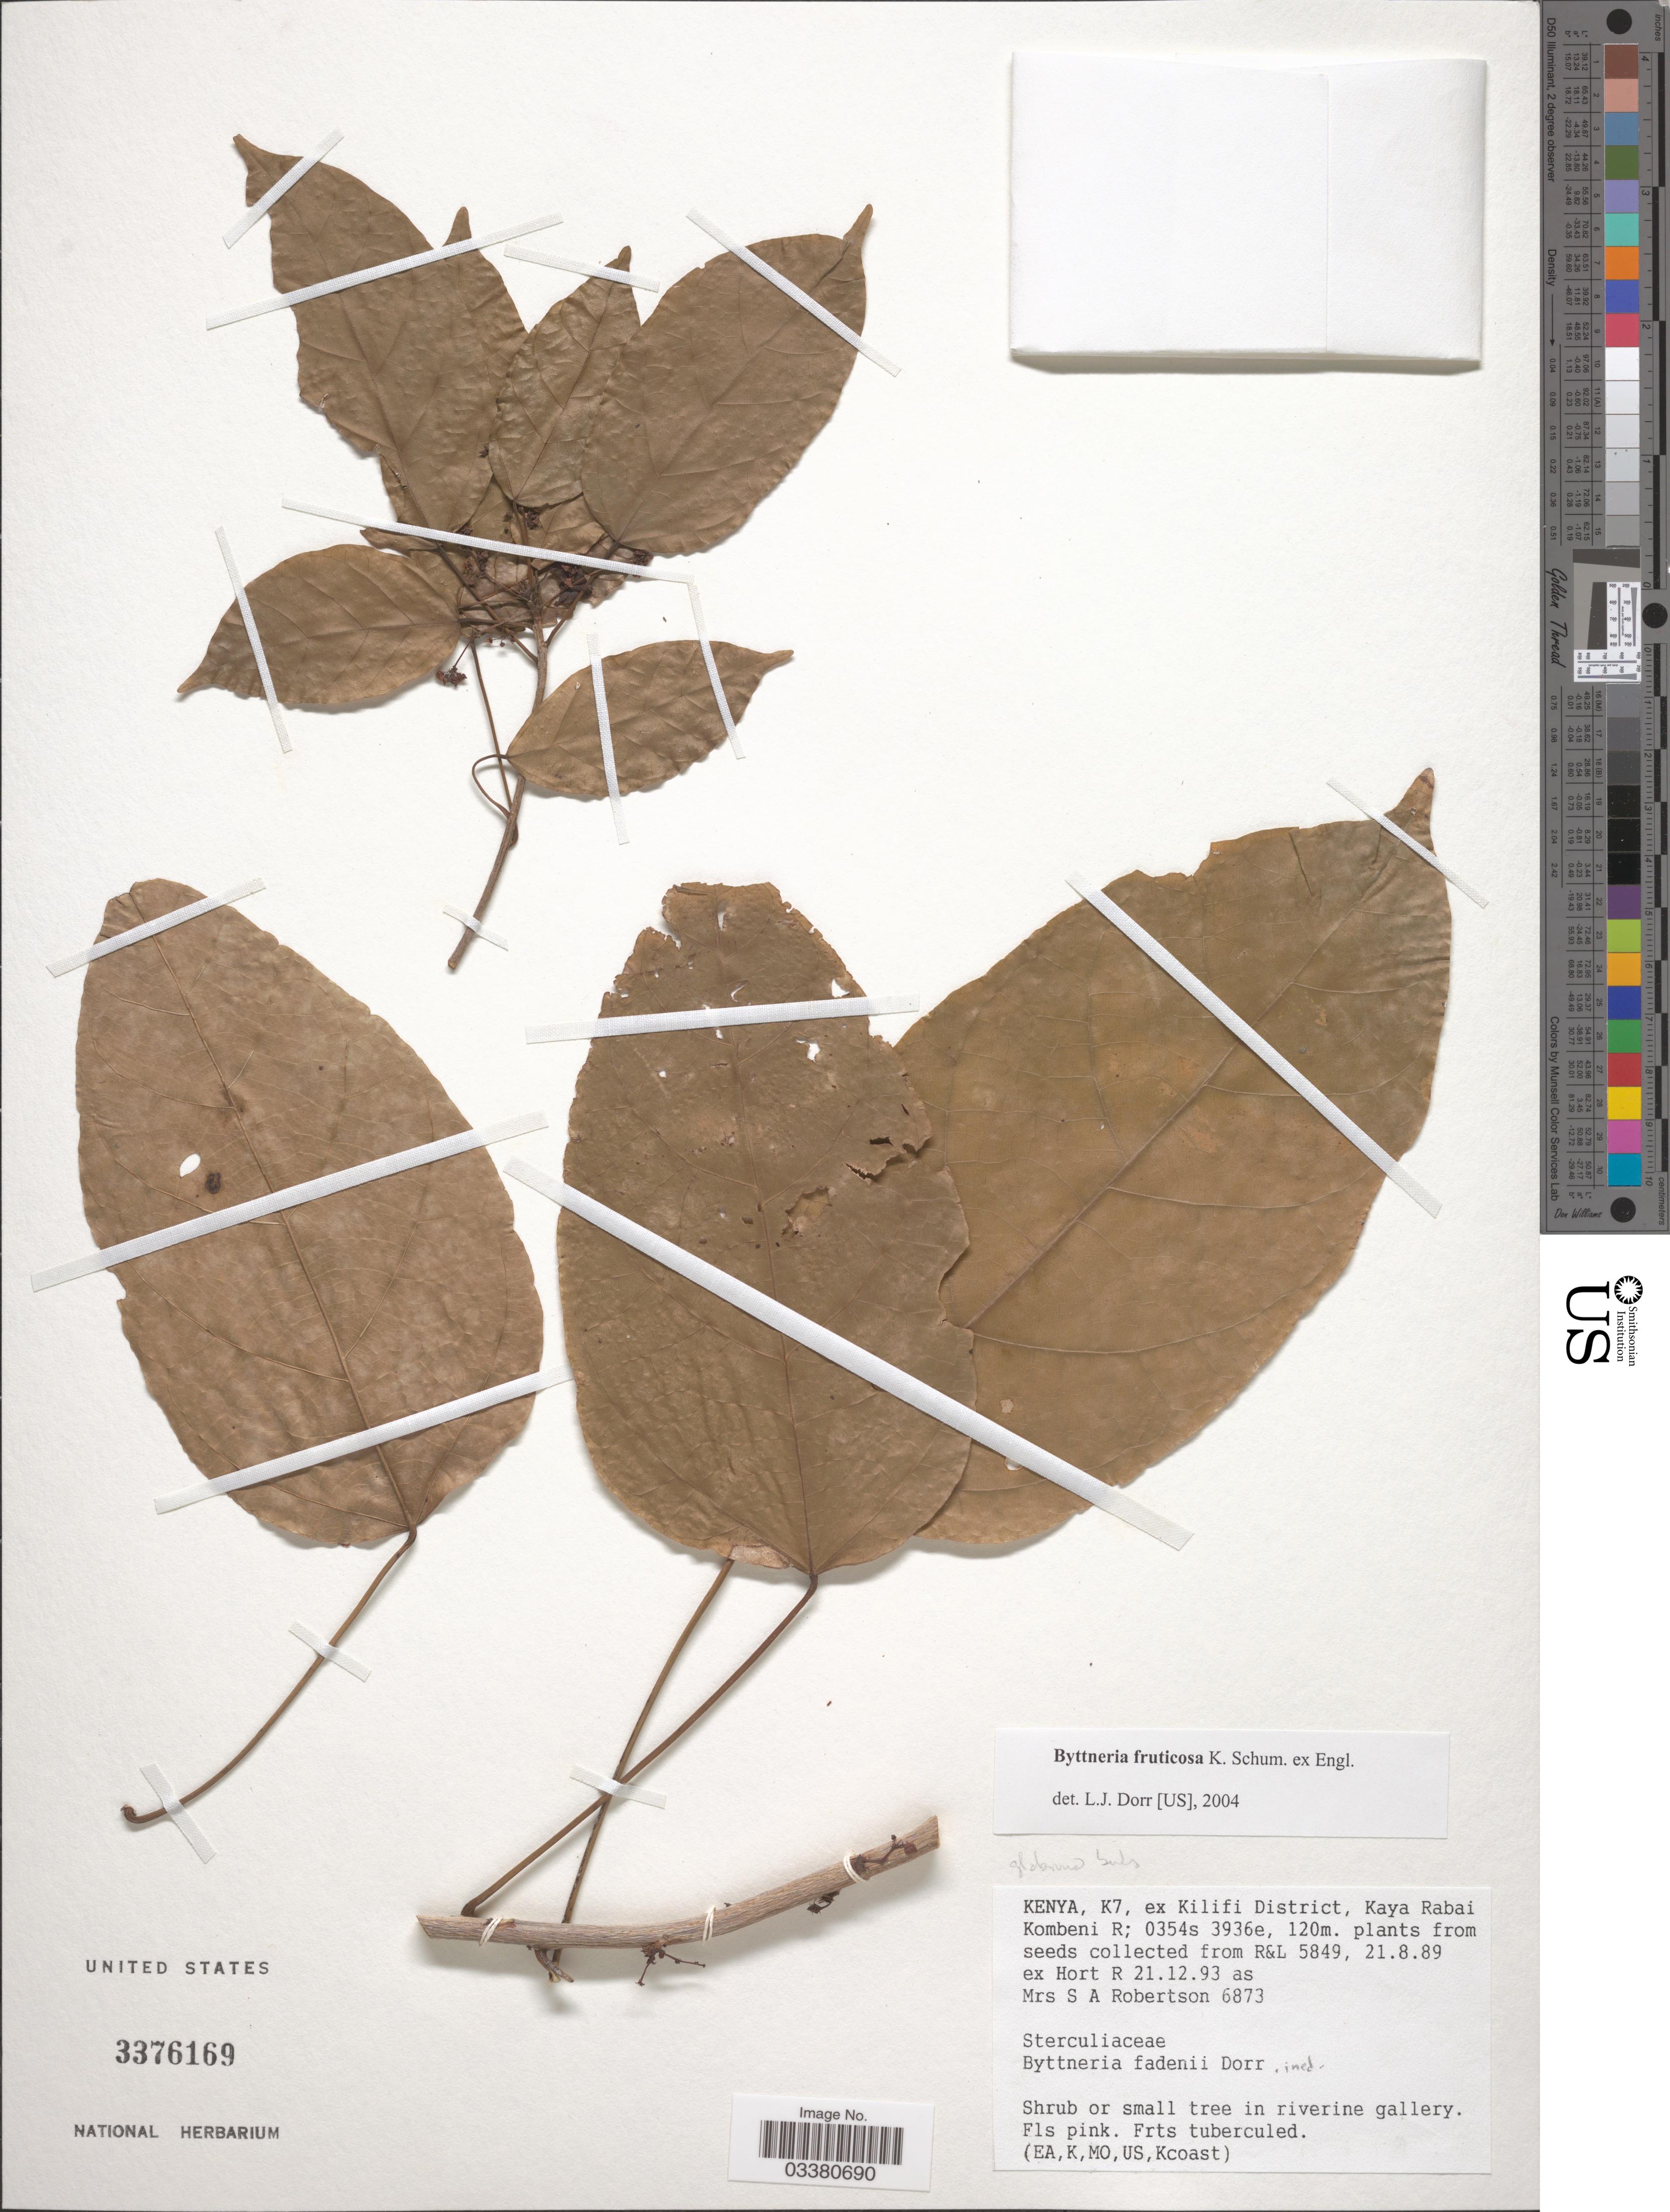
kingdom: Plantae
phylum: Tracheophyta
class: Magnoliopsida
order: Malvales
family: Malvaceae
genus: Byttneria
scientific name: Byttneria fruticosa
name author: K. Schum.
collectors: S. Robertson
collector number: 6873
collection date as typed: Transcribed d/m/y: 21/12/93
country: Kenya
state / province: Kilifi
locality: K7, ex Kilifi District, Kaya Rabai Kombeni R.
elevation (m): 120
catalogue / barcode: US 3376169